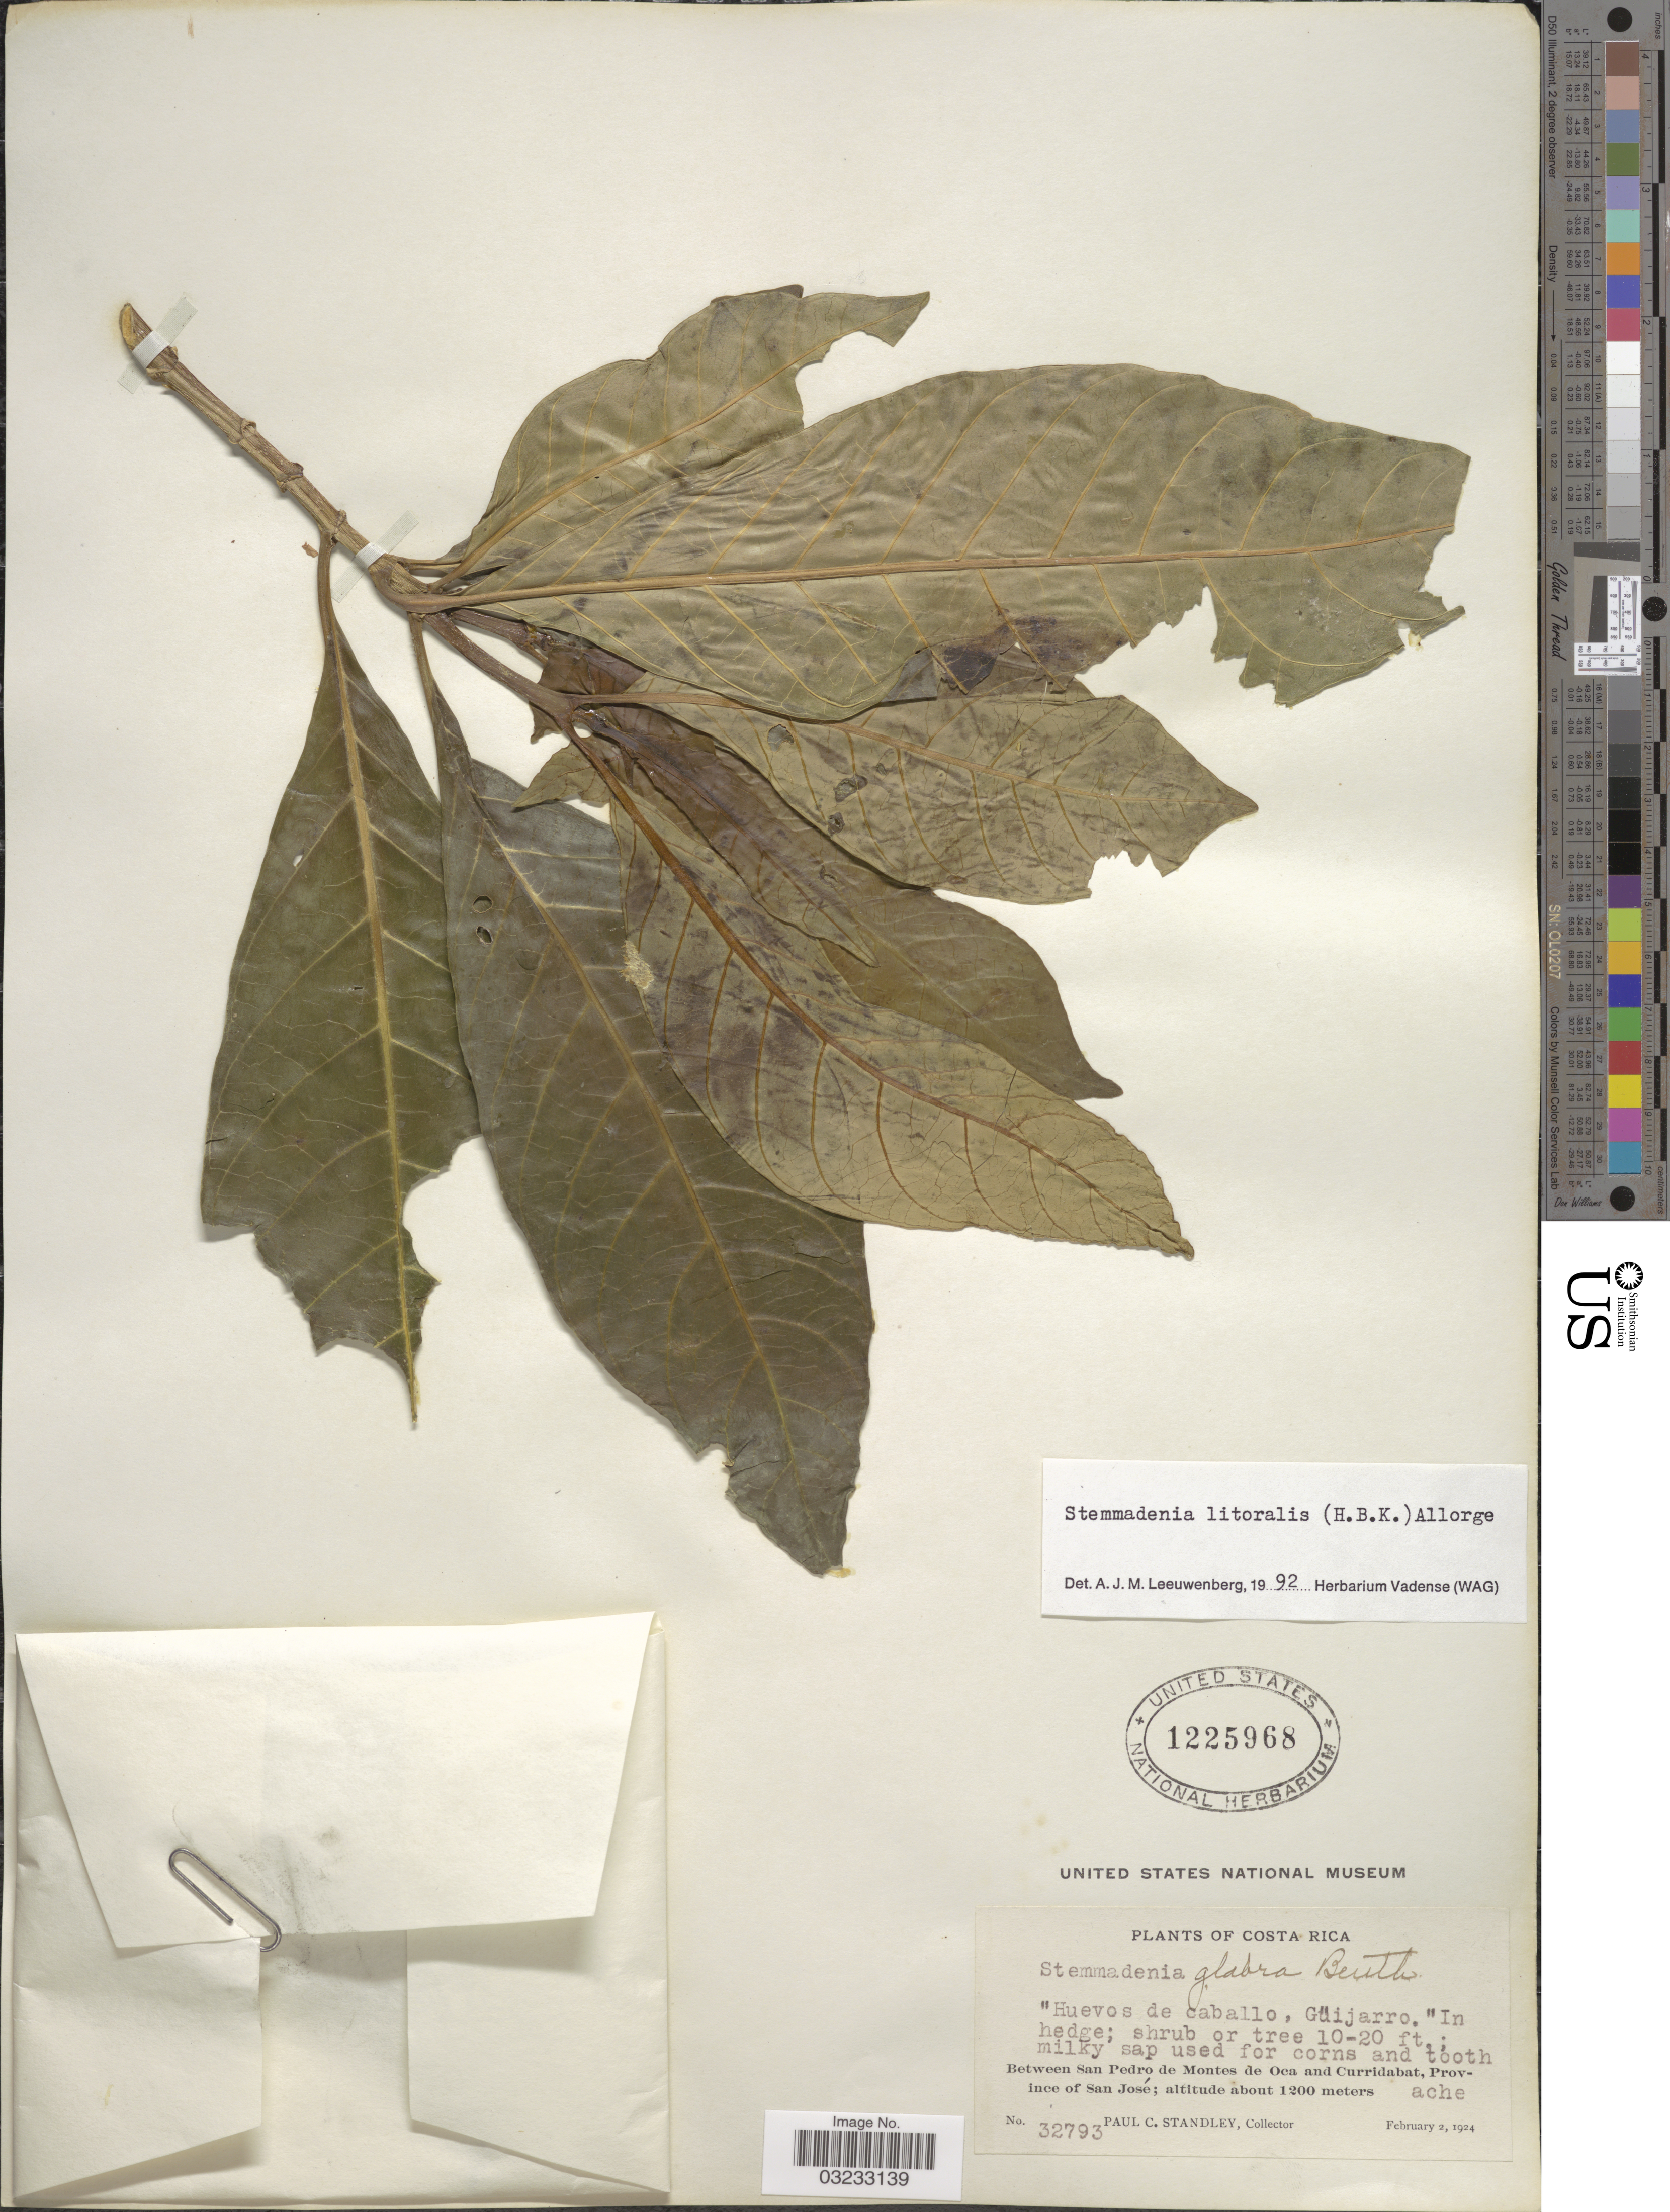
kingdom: Plantae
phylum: Tracheophyta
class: Magnoliopsida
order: Gentianales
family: Apocynaceae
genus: Stemmadenia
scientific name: Stemmadenia litoralis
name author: (Kunth) L. Allorge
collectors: P. C. Standley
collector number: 32793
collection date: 1924-02-02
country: Costa Rica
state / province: San José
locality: Between San Pedro de Montes de Oca and Curridabat.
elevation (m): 1200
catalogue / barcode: US 1225968